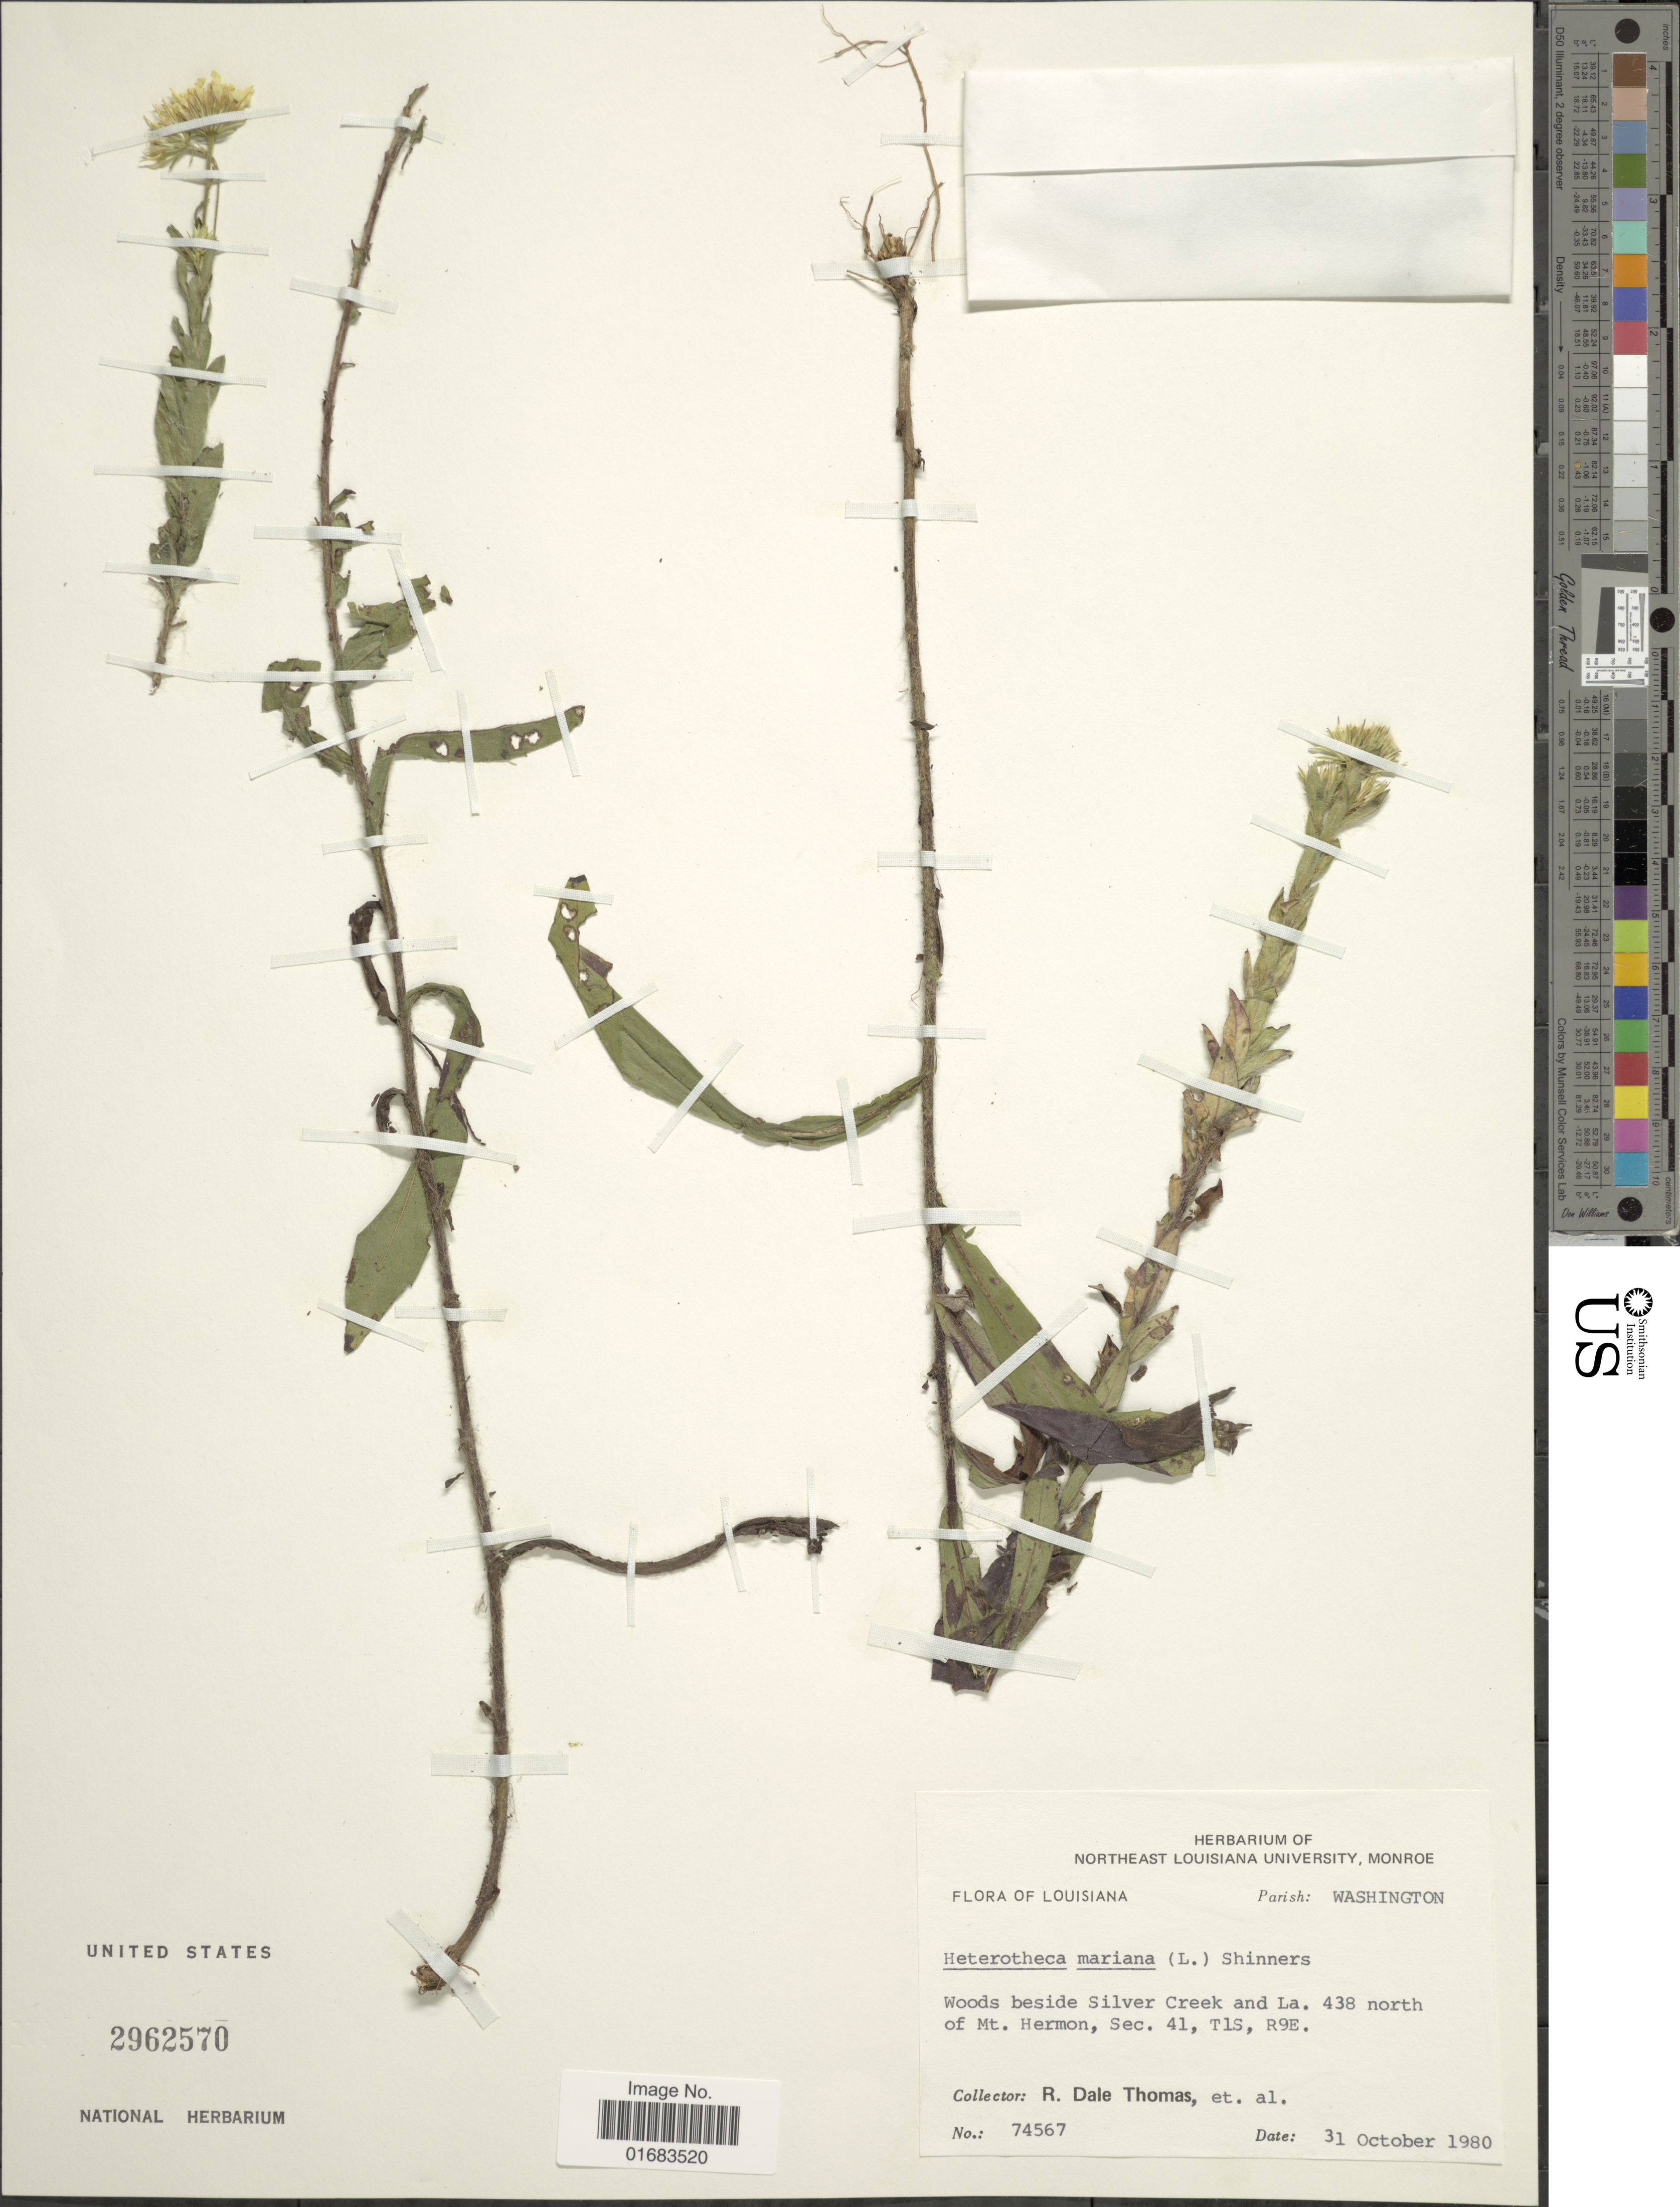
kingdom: Plantae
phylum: Tracheophyta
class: Magnoliopsida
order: Asterales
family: Asteraceae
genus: Chrysopsis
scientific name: Chrysopsis mariana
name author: (L.) Elliott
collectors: R. Thomas & et al.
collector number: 74567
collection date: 1980-10-31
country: United States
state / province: Louisiana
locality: Parish: Washington. Woods beside Silver Creek and La. 438 north of Mt. Hermon, Sec.41, T1S, R9E.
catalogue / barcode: US 2962570